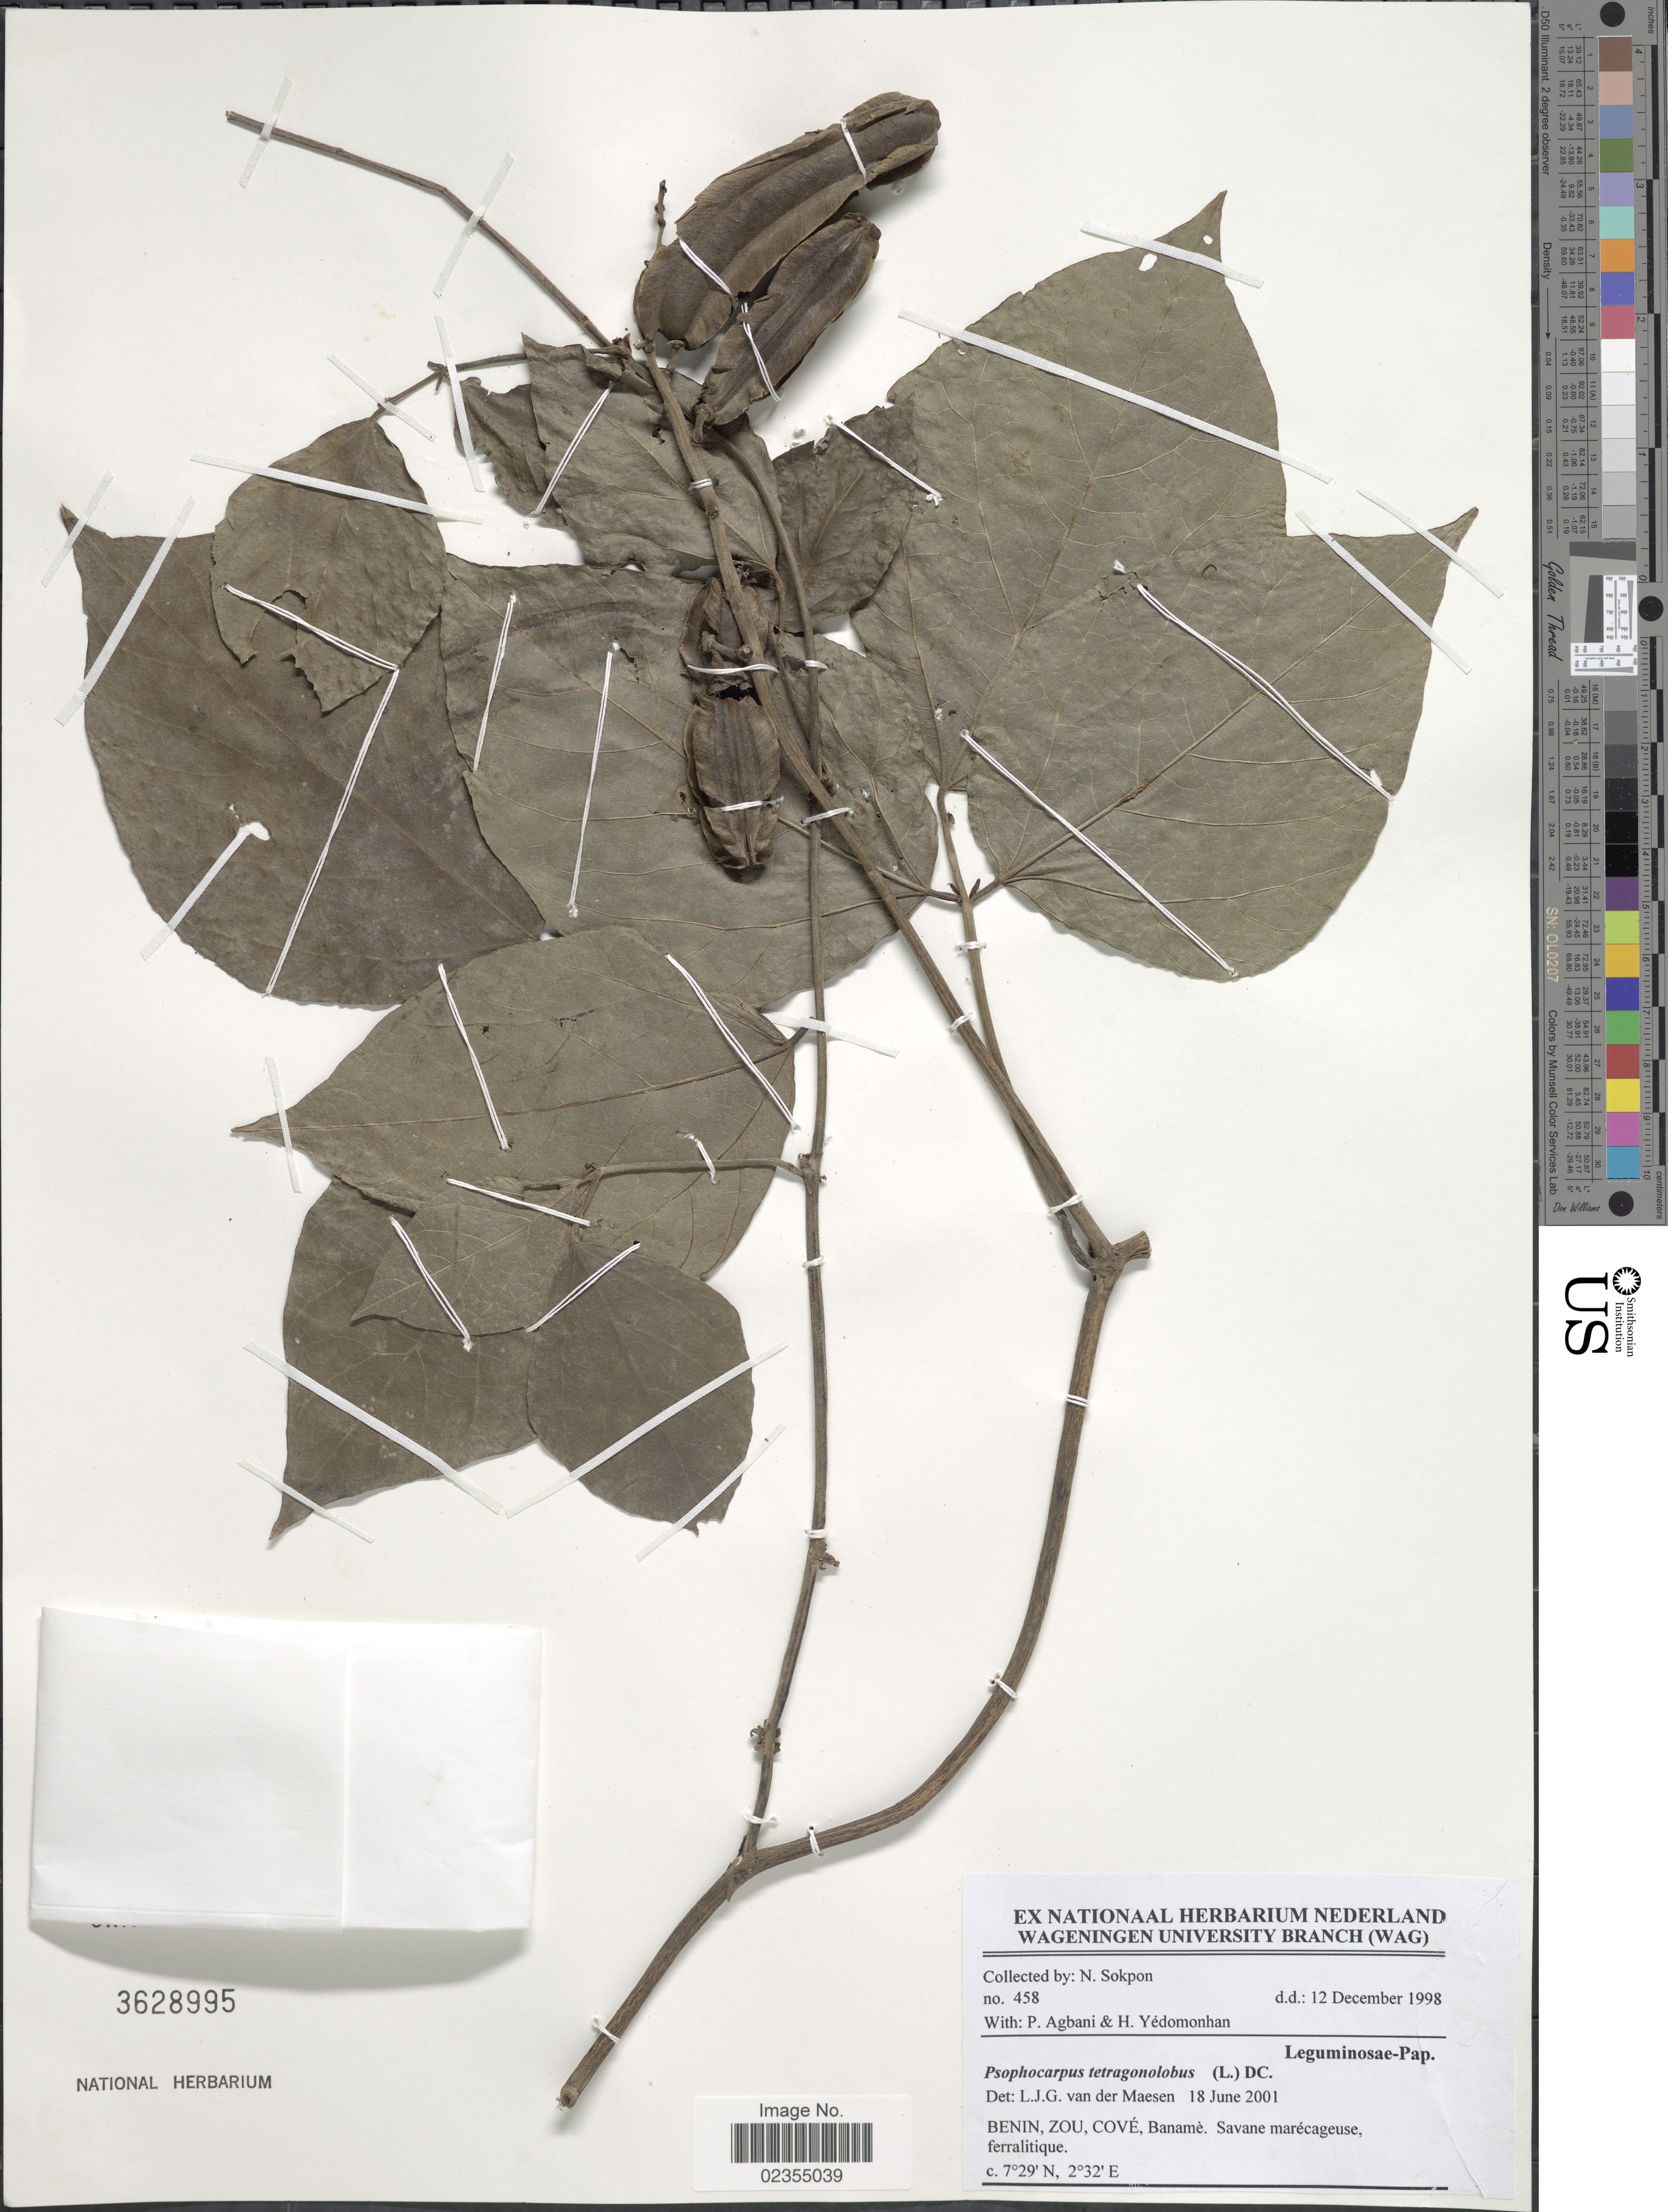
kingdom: Plantae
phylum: Tracheophyta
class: Magnoliopsida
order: Fabales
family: Fabaceae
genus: Psophocarpus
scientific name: Psophocarpus tetragonolobus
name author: (L.) DC.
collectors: N. Sokpon, P. Agbani & P. Yédomonhan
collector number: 458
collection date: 1998-12-12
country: Benin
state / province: Zou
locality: Cové, Banamé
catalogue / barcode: US 3628995